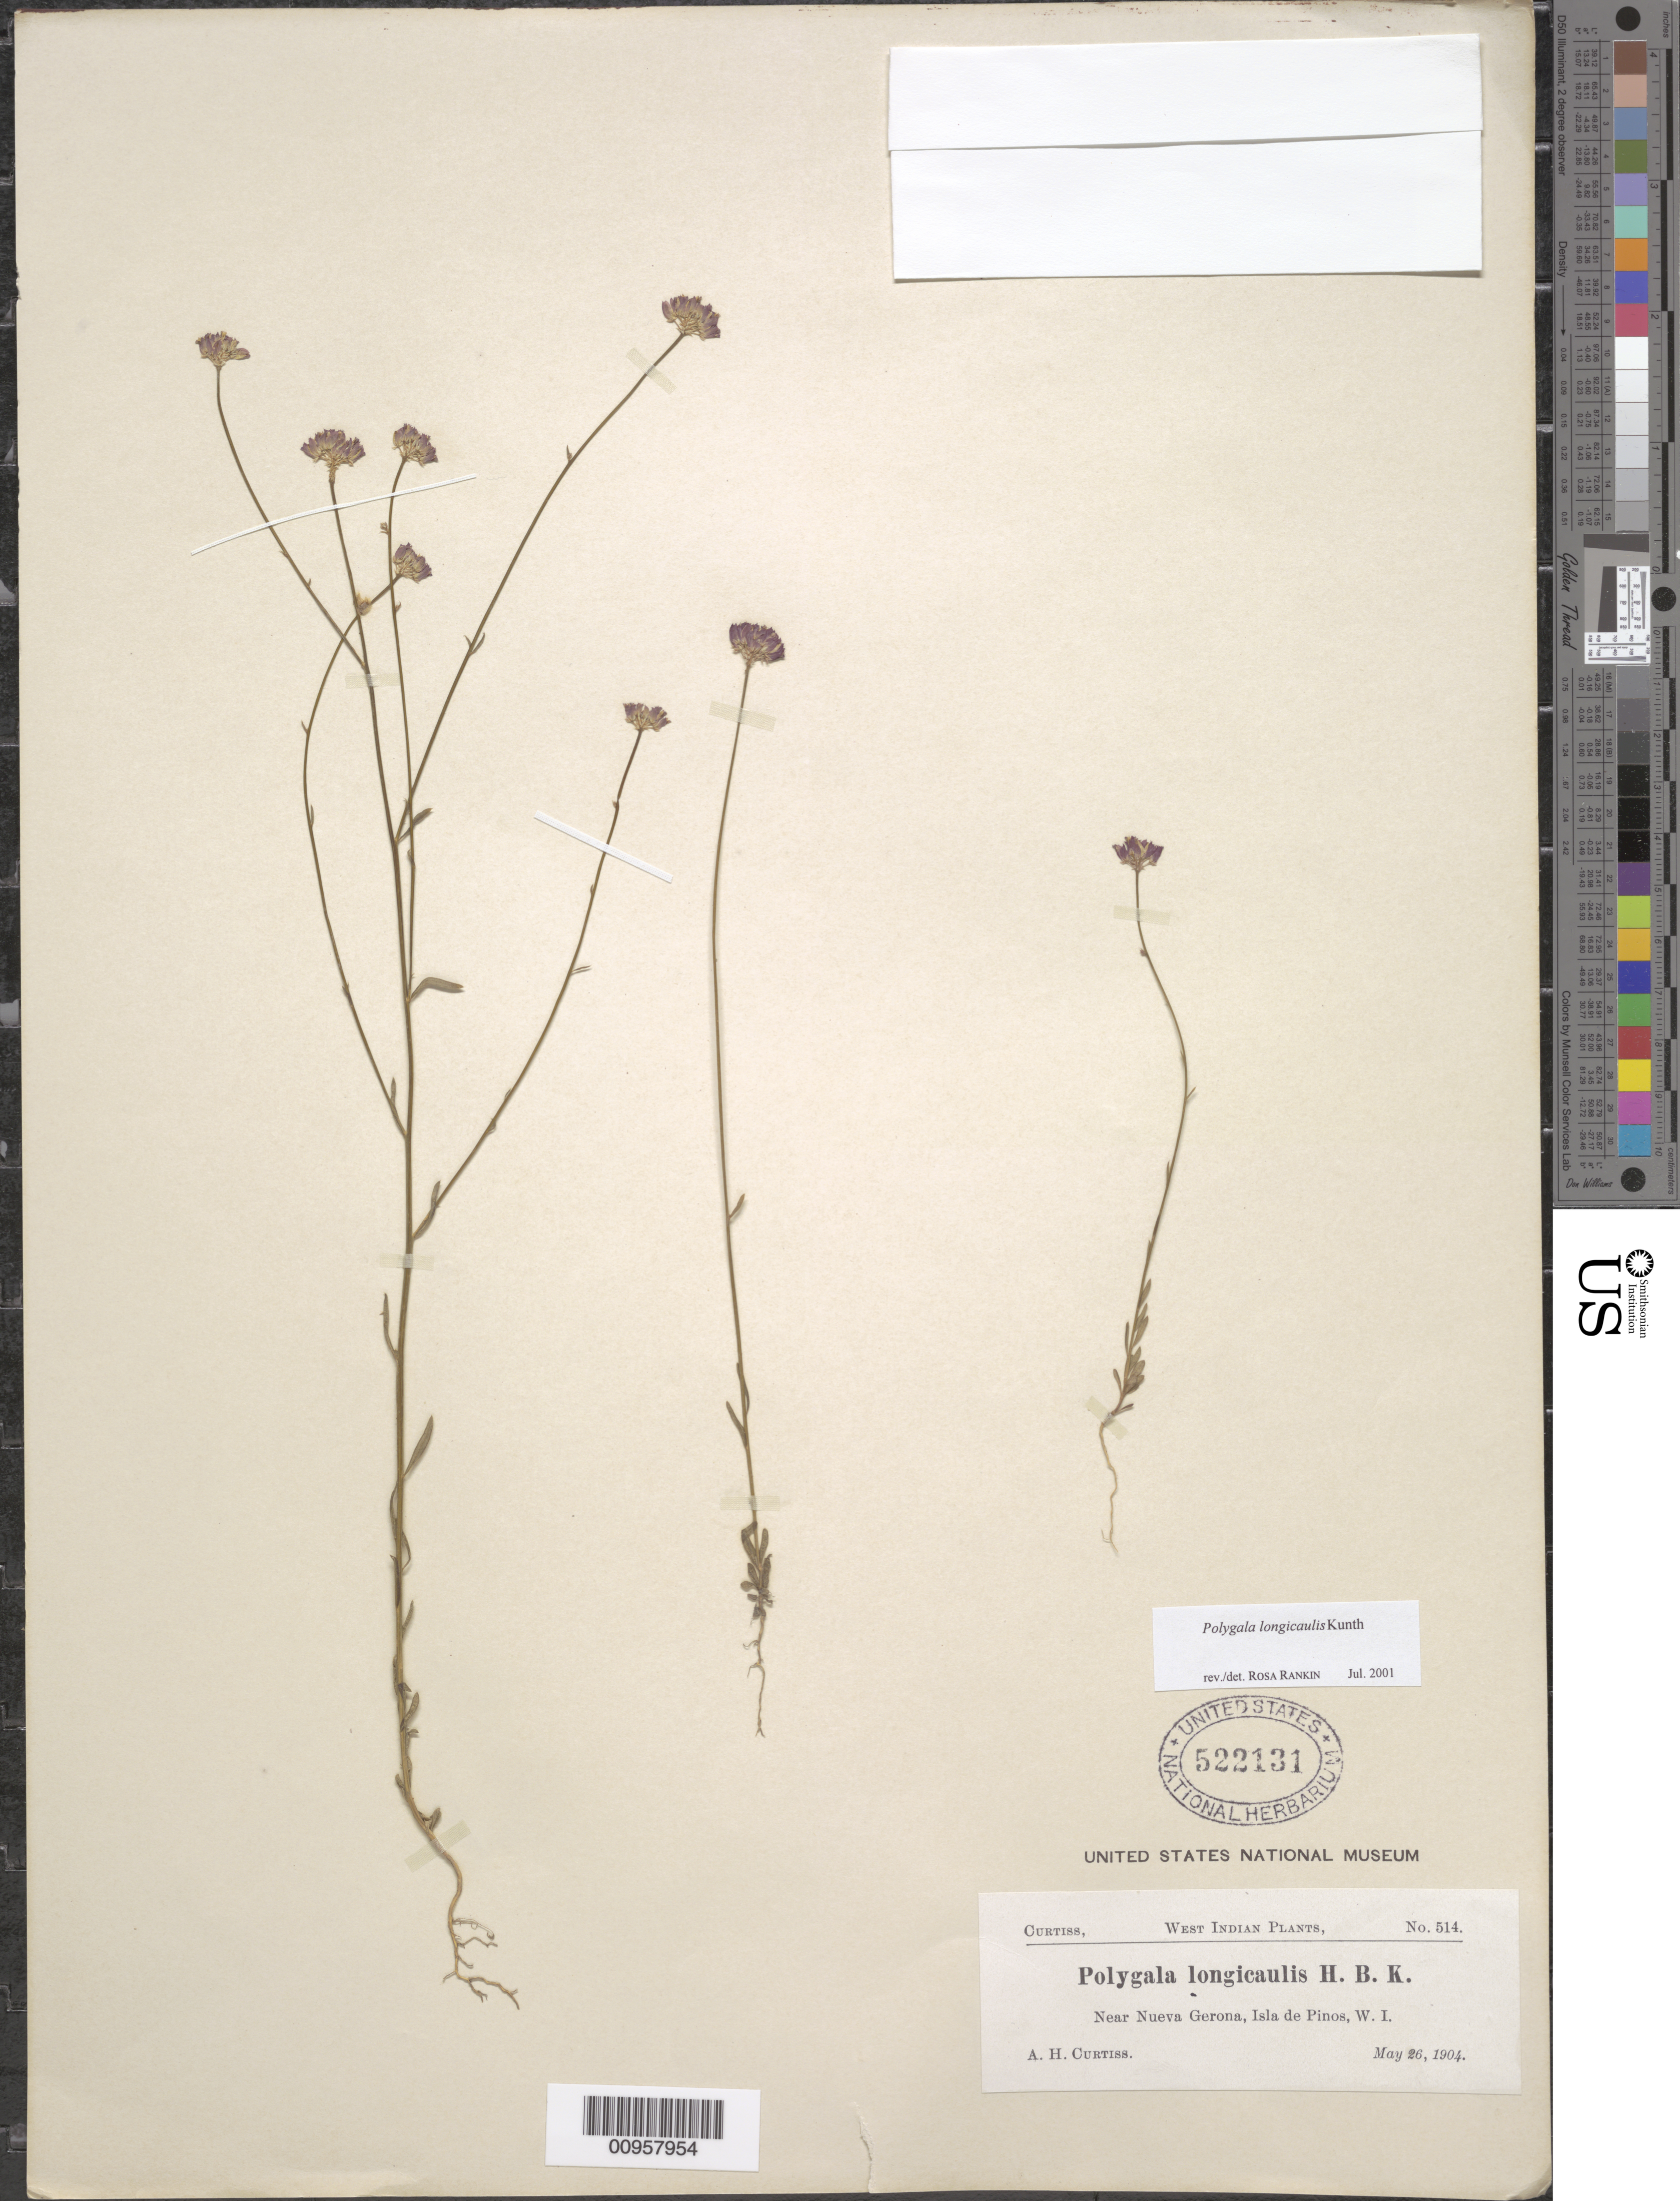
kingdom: Plantae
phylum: Tracheophyta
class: Magnoliopsida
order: Fabales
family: Polygalaceae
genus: Polygala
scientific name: Polygala longicaulis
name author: Kunth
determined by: Rankin Rodriguez, Rosa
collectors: A. H. Curtiss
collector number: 514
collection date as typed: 26 May 1904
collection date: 1904-05-26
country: Cuba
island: Isla de la Juventud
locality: Isle of Pines, Near Nueva Gerona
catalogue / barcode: US 522131